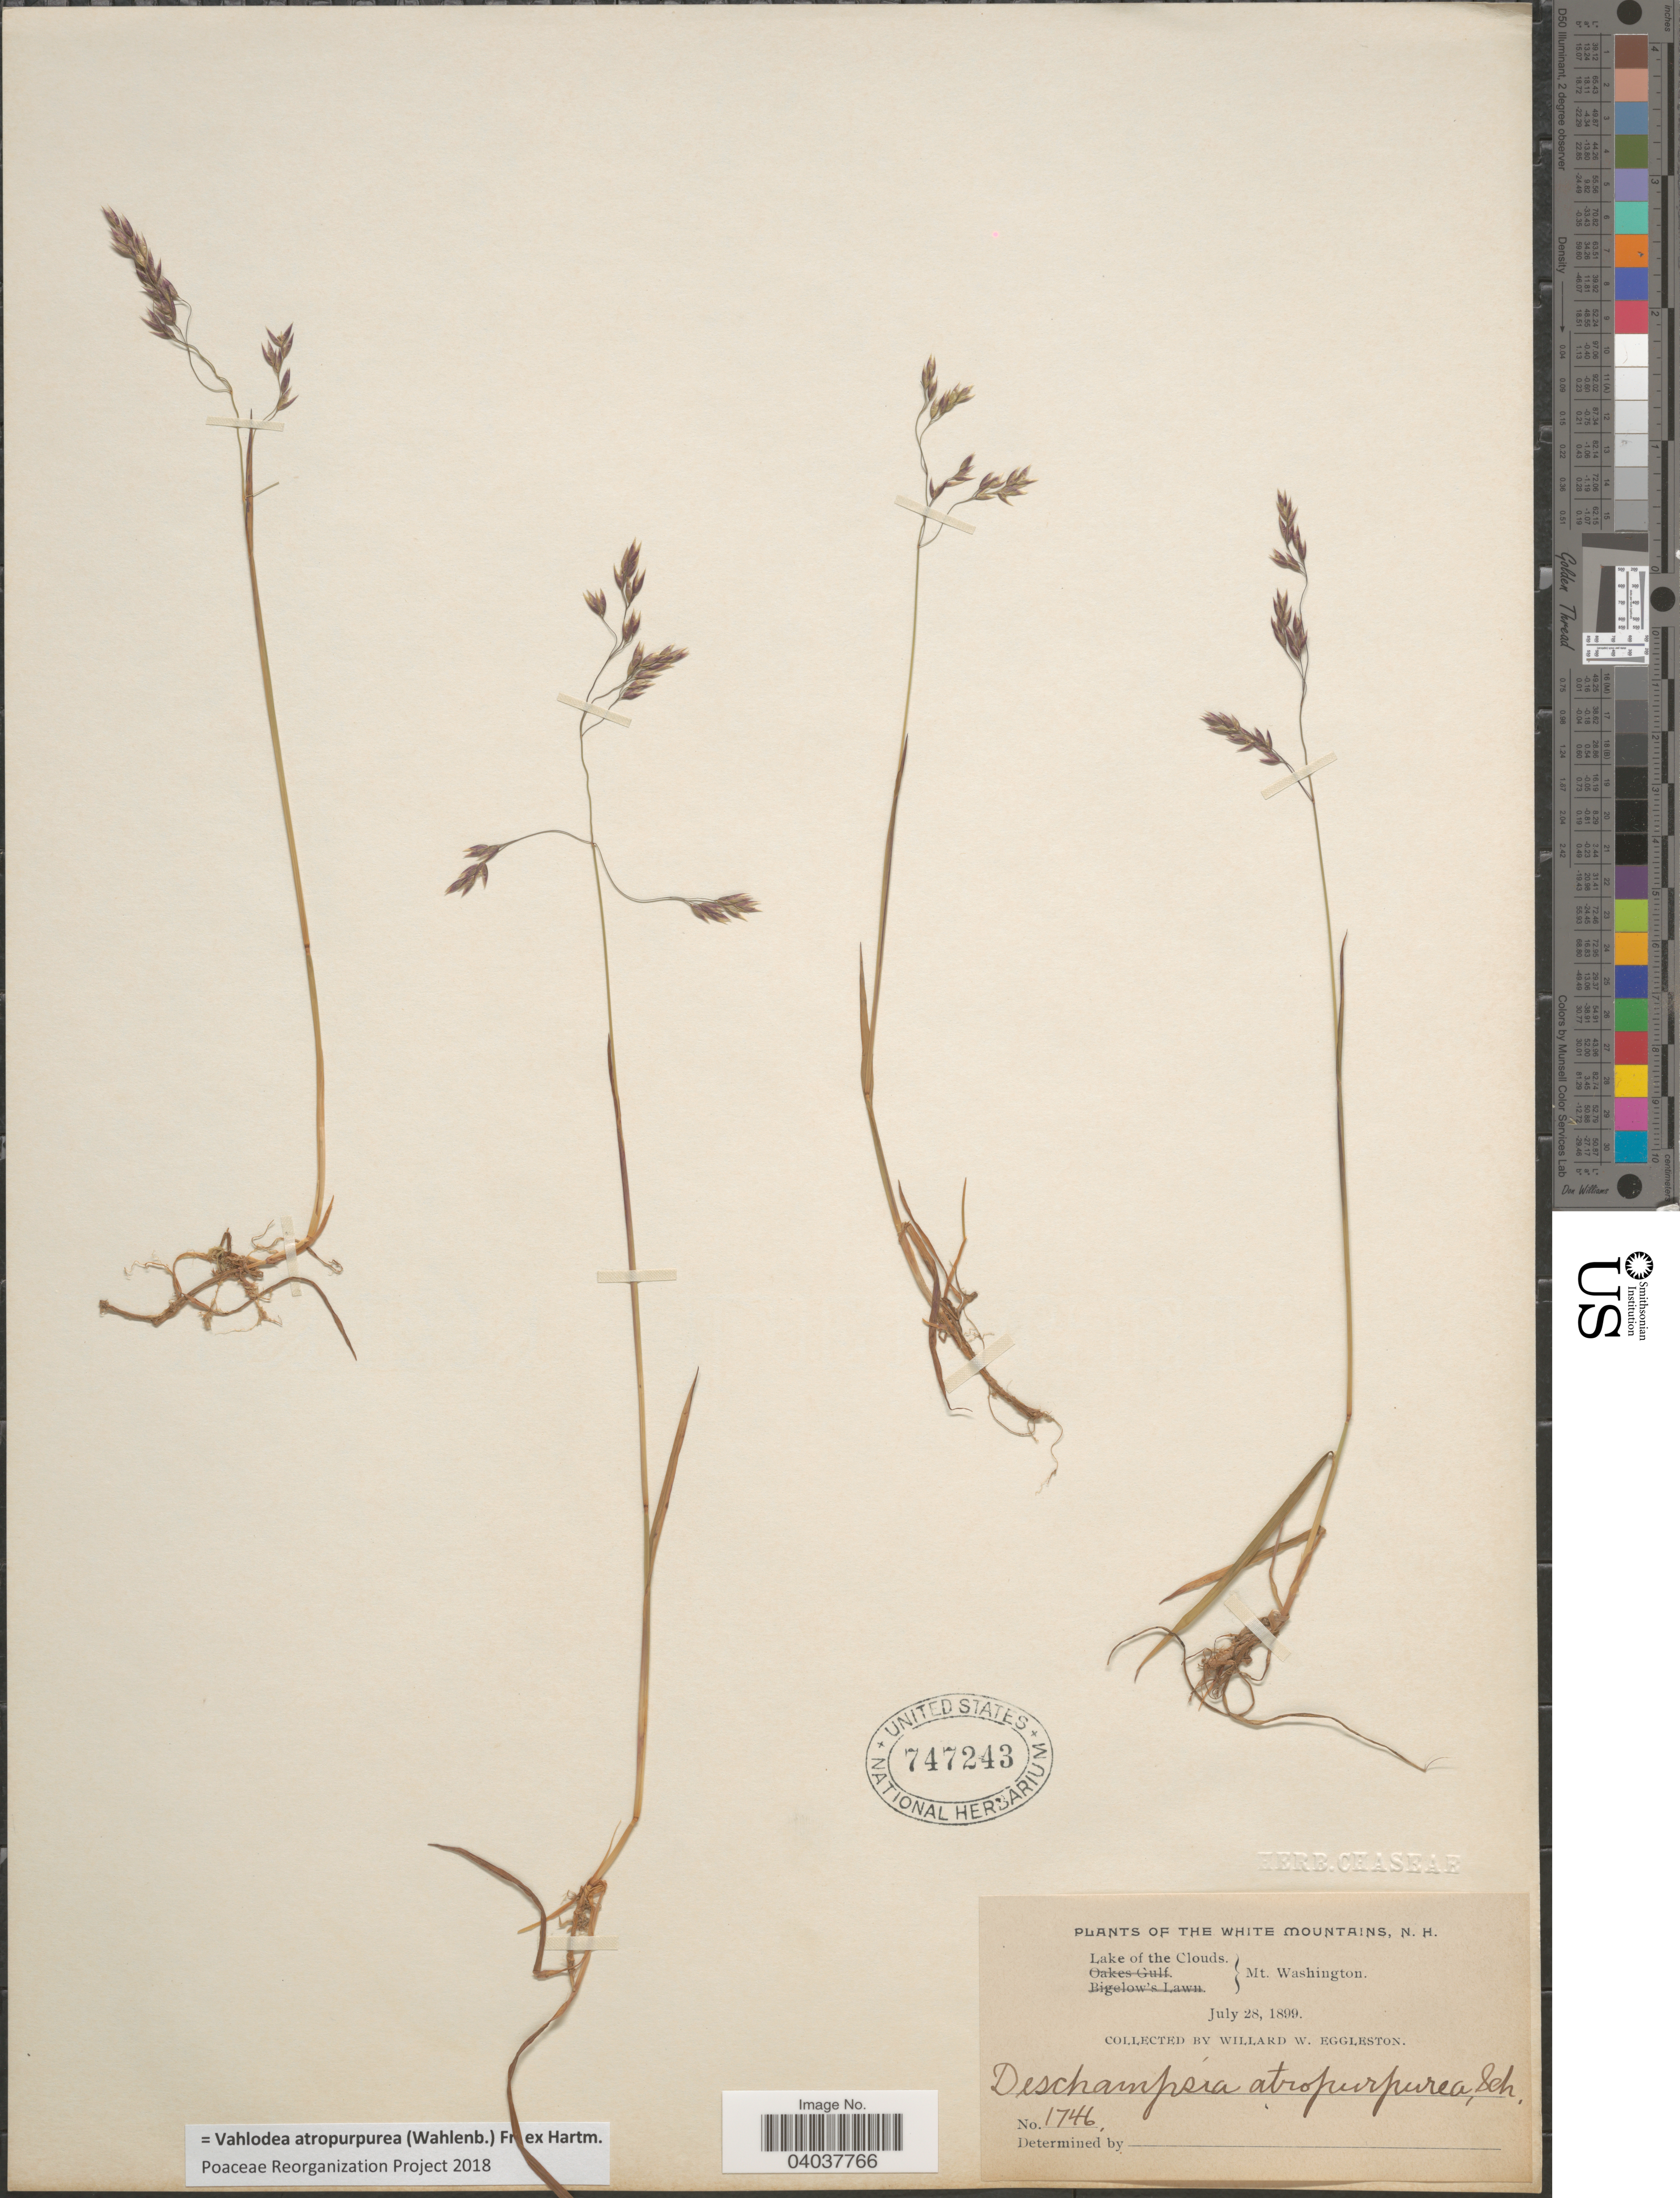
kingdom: Plantae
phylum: Tracheophyta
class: Liliopsida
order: Poales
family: Poaceae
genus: Vahlodea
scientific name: Vahlodea atropurpurea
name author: (Wahlenb.) Fr. ex Hartm.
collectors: W. W. Eggleston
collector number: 1746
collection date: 1899-07-28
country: United States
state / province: New Hampshire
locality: The White Mountains. Lake of the Clouds. Mt. Washington.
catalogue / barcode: US 747243